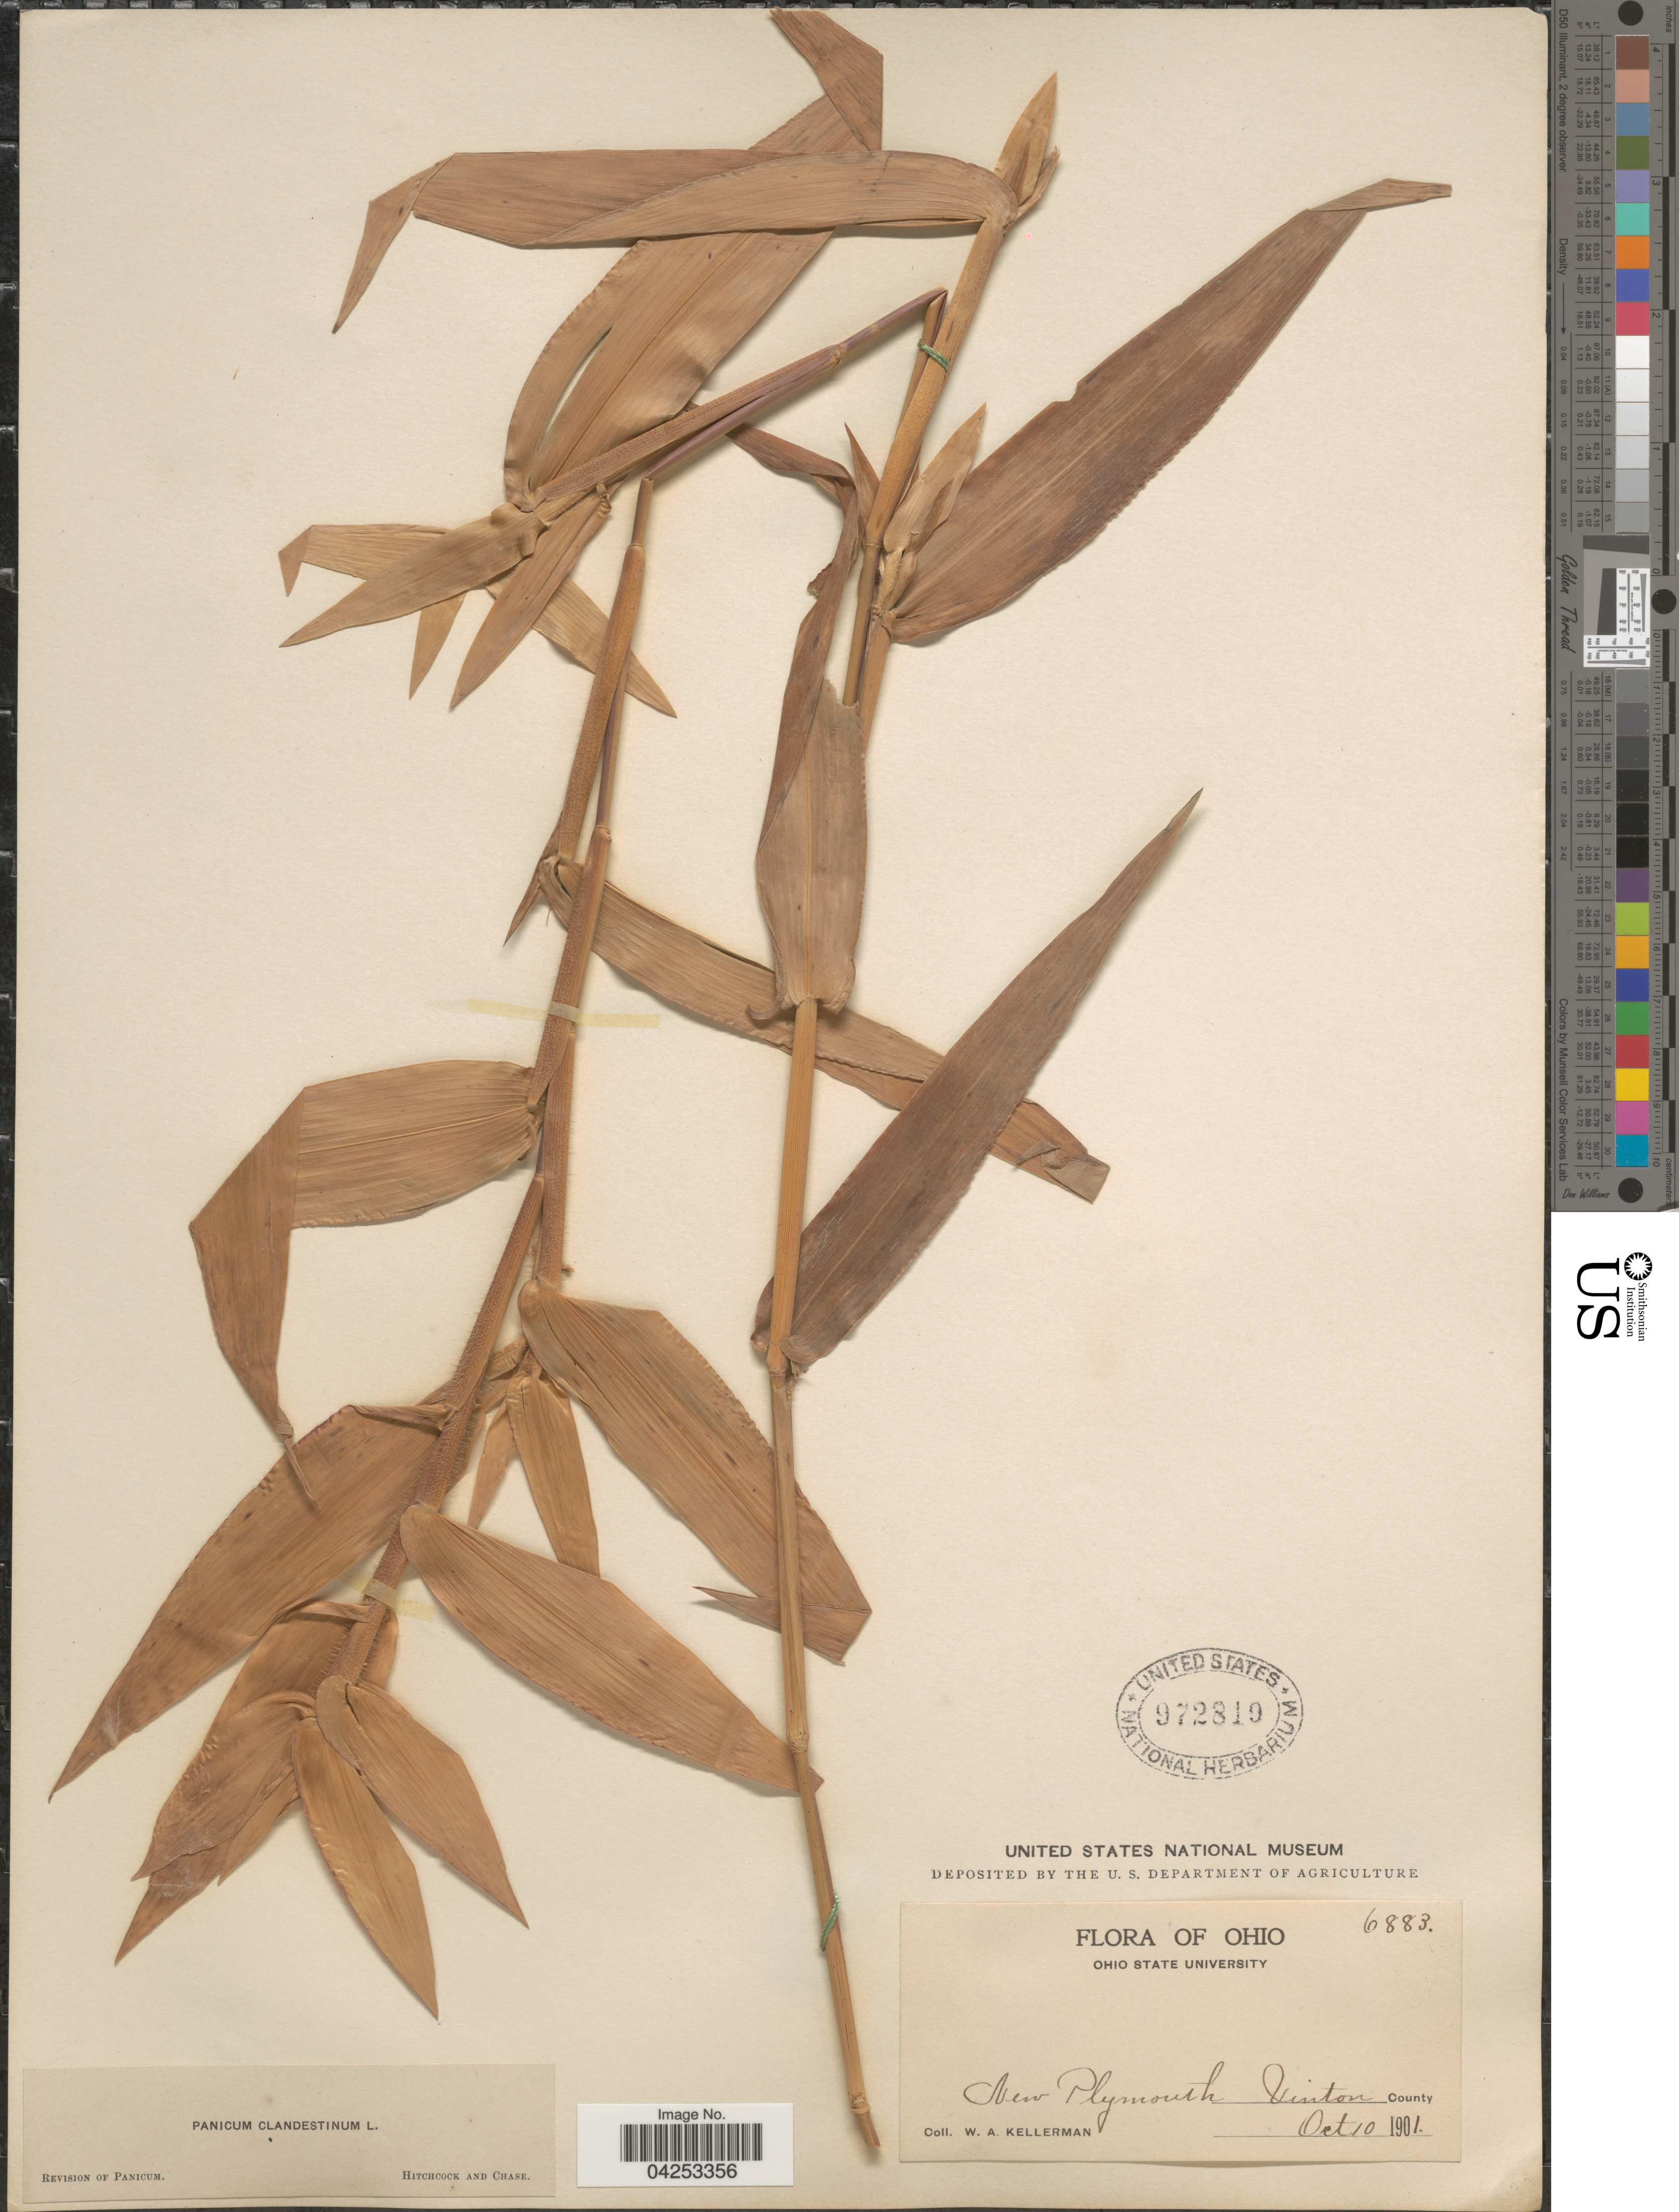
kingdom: Plantae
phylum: Tracheophyta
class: Liliopsida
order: Poales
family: Poaceae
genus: Dichanthelium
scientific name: Dichanthelium clandestinum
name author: (L.) Gould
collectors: W. Kellerman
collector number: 6883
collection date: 1901-10-10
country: United States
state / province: Ohio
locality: New Plymouth Uinton County.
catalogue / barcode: US 972819